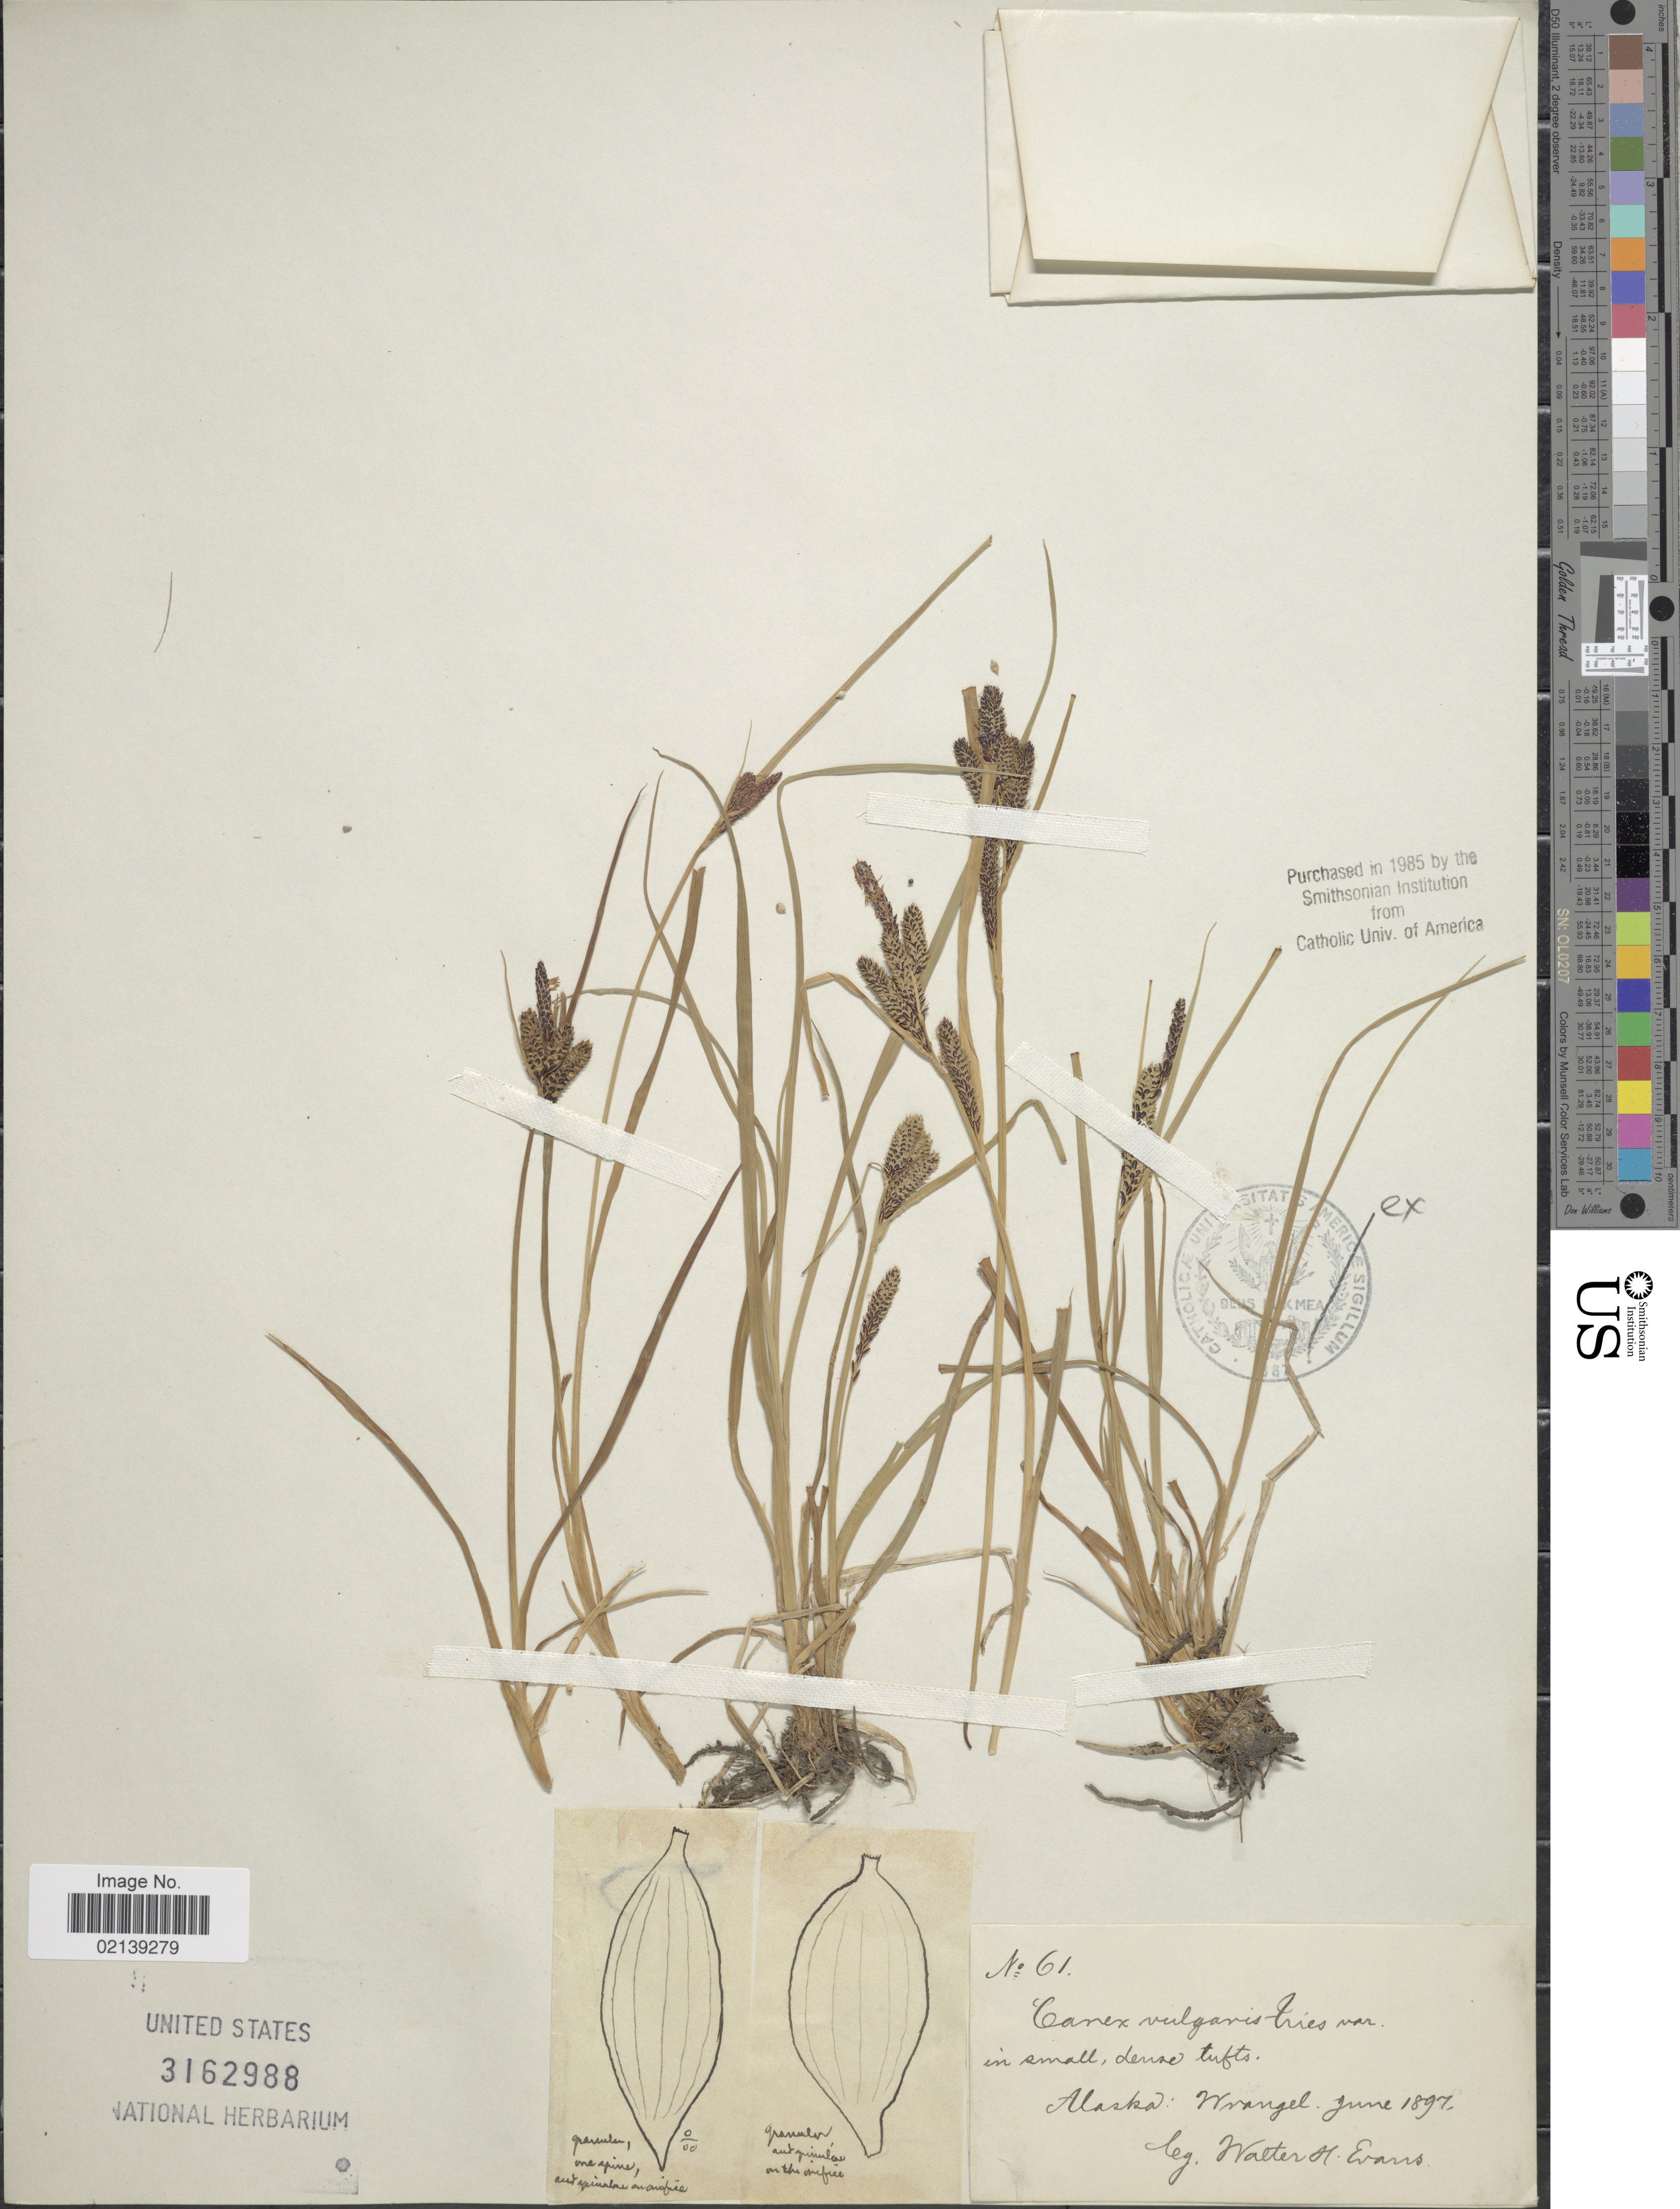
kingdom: Plantae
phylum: Tracheophyta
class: Liliopsida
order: Poales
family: Cyperaceae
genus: Carex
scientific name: Carex sp.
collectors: W. H. Evans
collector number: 61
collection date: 1897-06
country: United States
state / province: Alaska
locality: Wrangell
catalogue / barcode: US 3162988